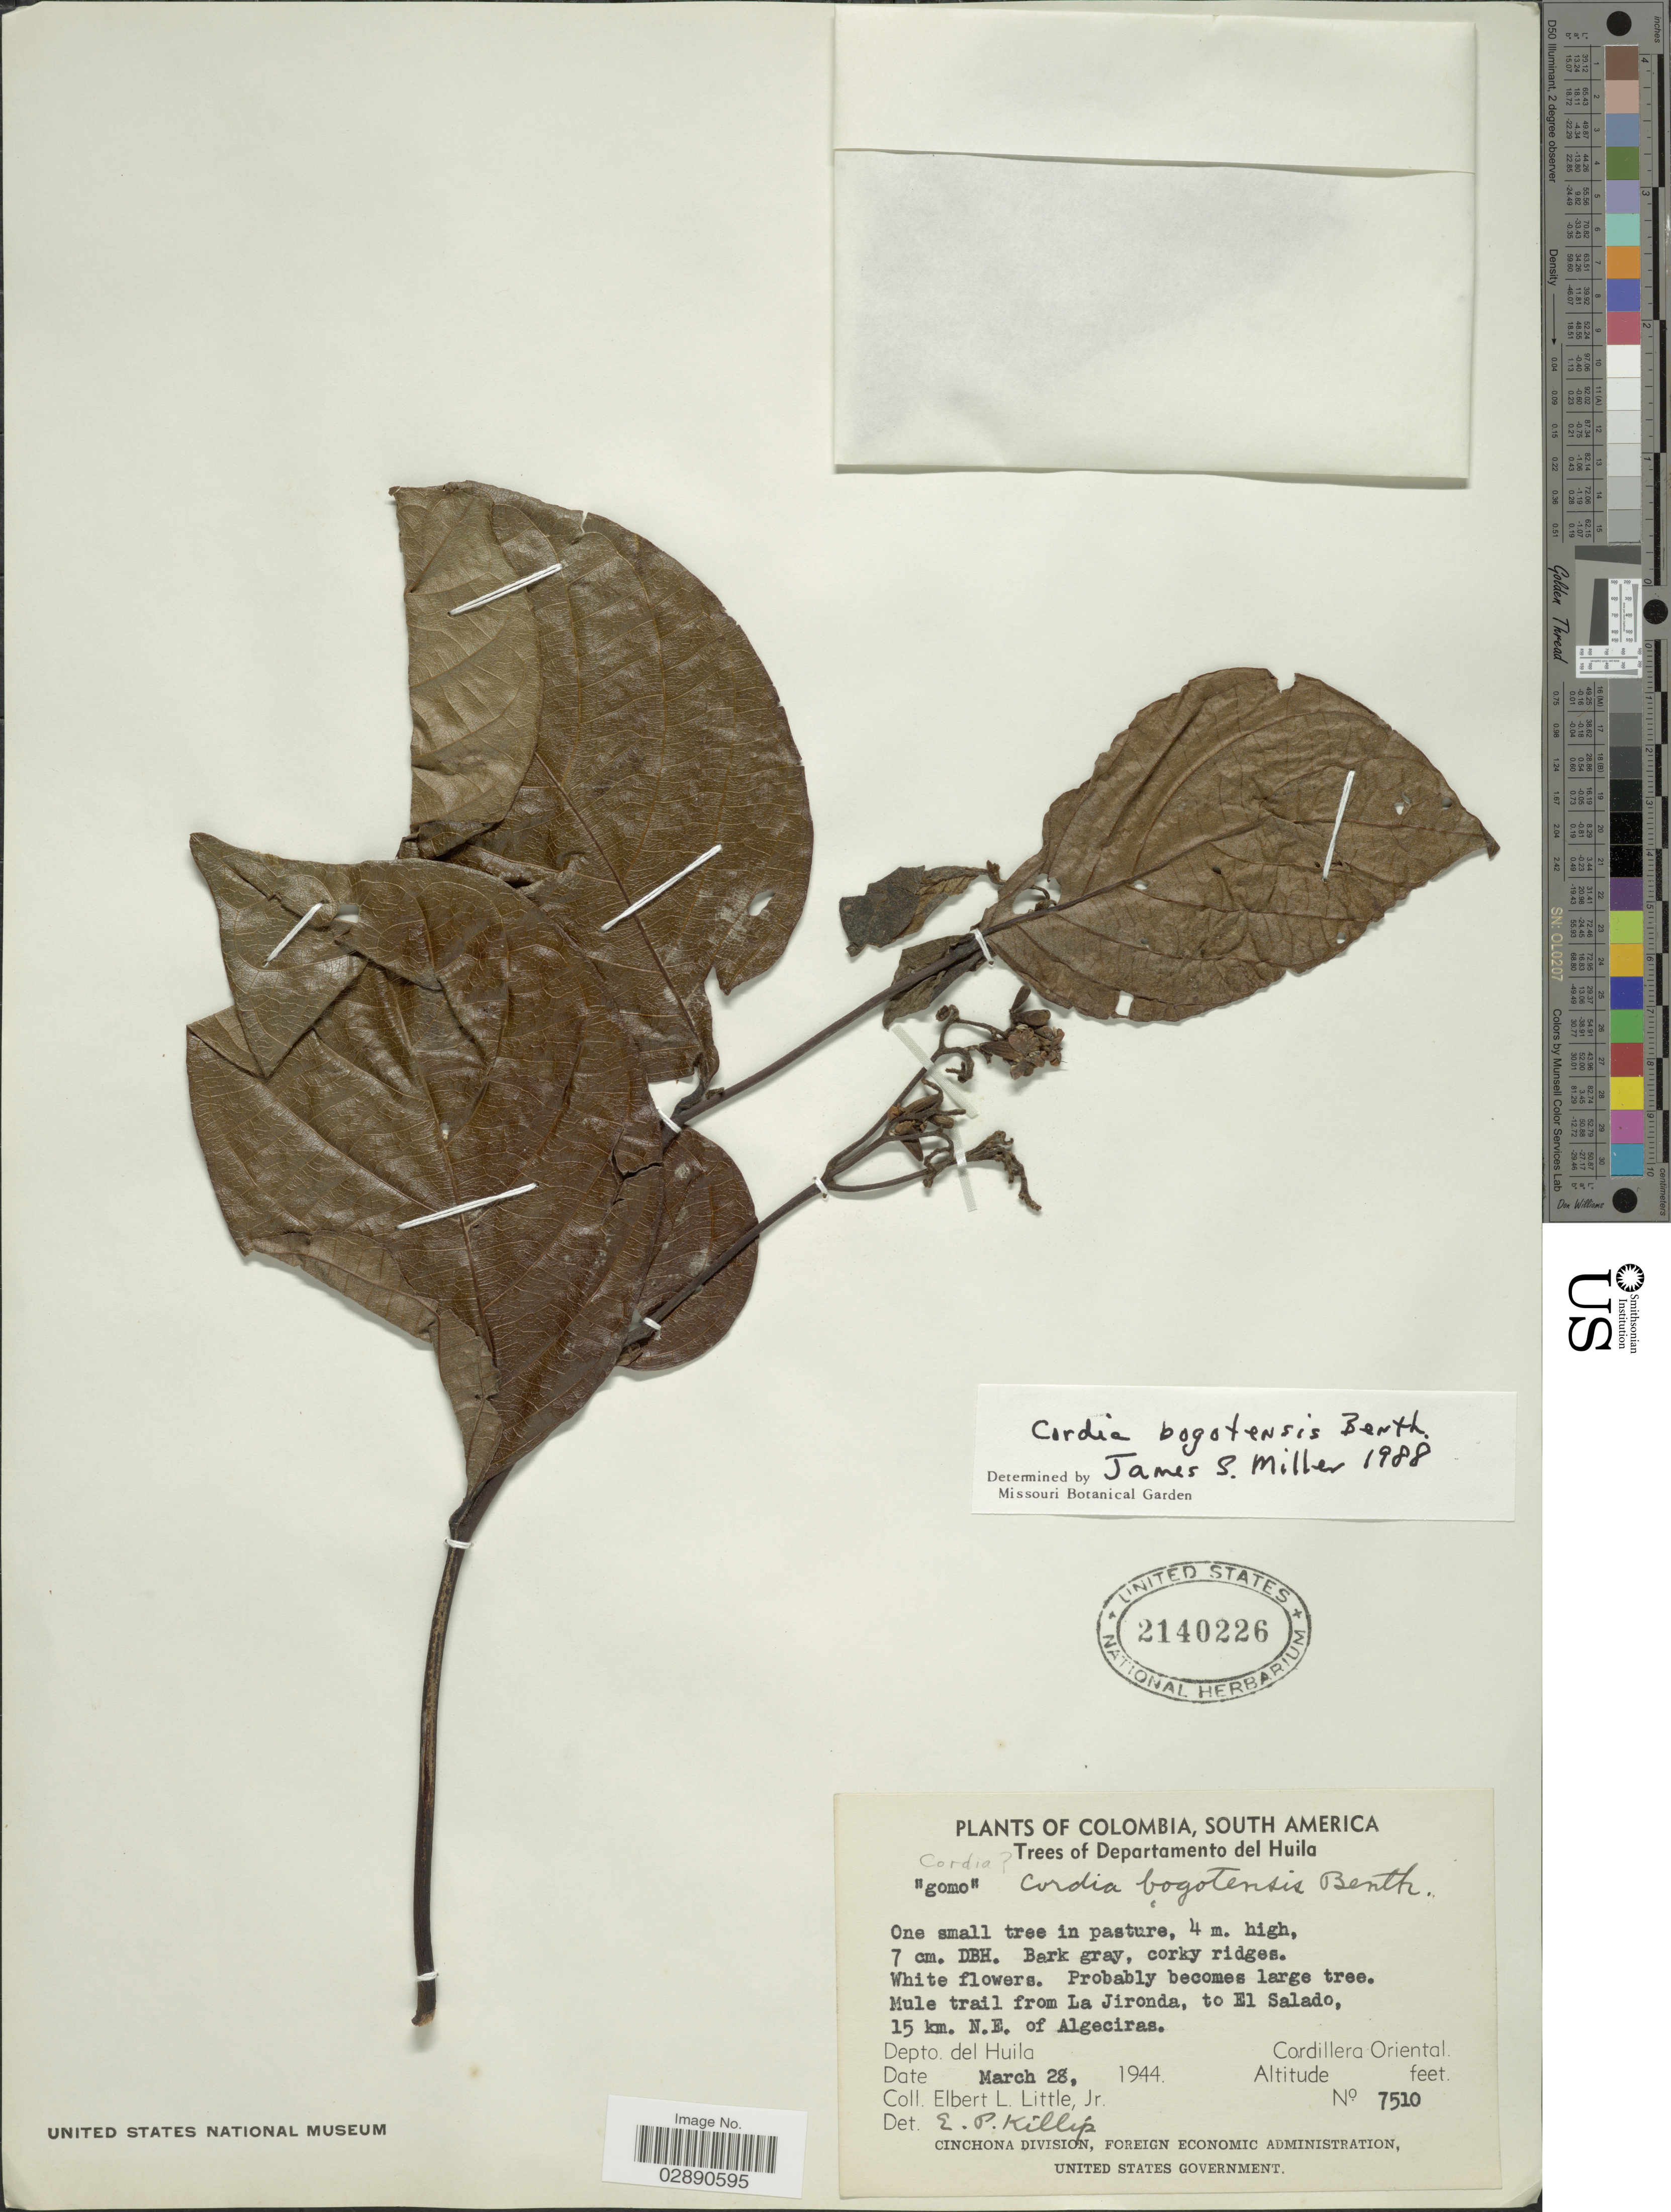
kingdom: Plantae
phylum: Tracheophyta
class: Magnoliopsida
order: Boraginales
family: Cordiaceae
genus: Cordia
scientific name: Cordia bogotensis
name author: Benth.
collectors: E. L. Little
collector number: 7510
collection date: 1944-03-28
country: Colombia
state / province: Huila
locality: Mule trail from La Jironda, to El Salado, 15 km. N.E. of Algeciras. Depto. del Huila. Cordillera Oriental.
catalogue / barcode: US 2140226